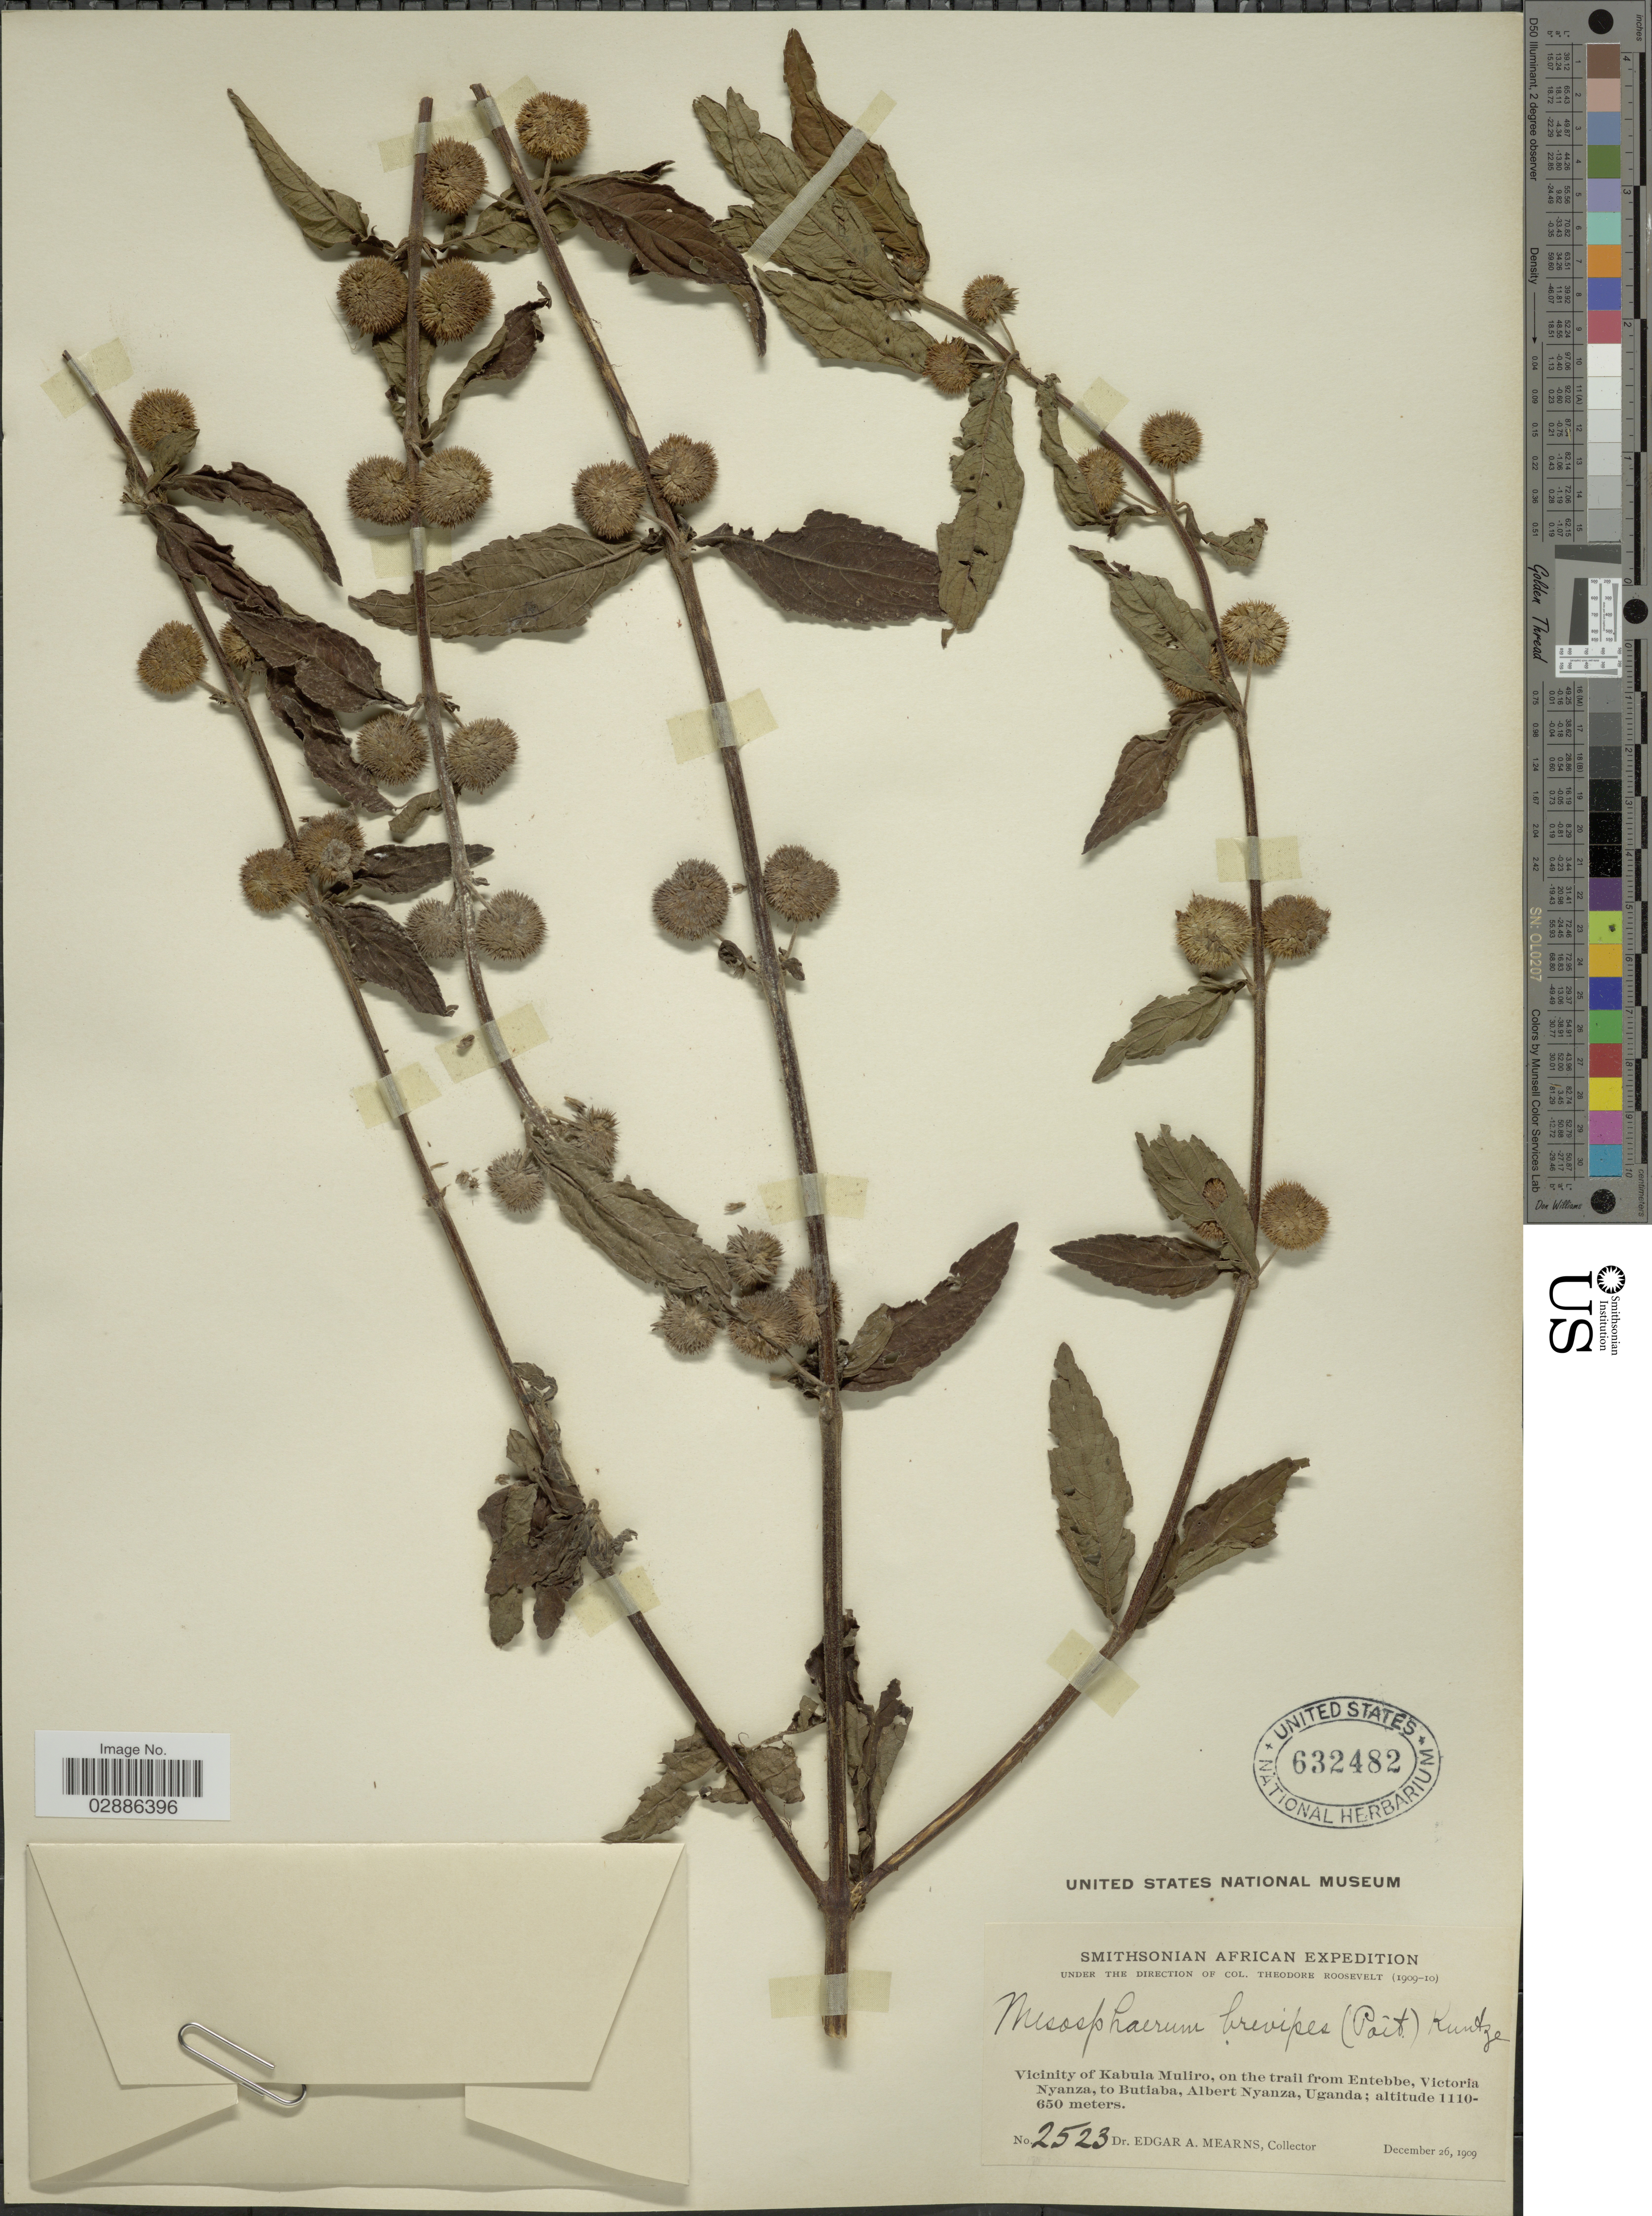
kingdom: Plantae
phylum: Tracheophyta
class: Magnoliopsida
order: Lamiales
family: Lamiaceae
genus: Hyptis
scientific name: Hyptis brevipes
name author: Poit.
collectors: E. A. Mearns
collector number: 2523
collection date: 1909-12-26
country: Uganda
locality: Vicinity of Kabula Muliro, on the trail from Entebbe, Victoria Nyanza, to Butiaba, Albert Nyanza, Uganda.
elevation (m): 650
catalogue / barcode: US 632482